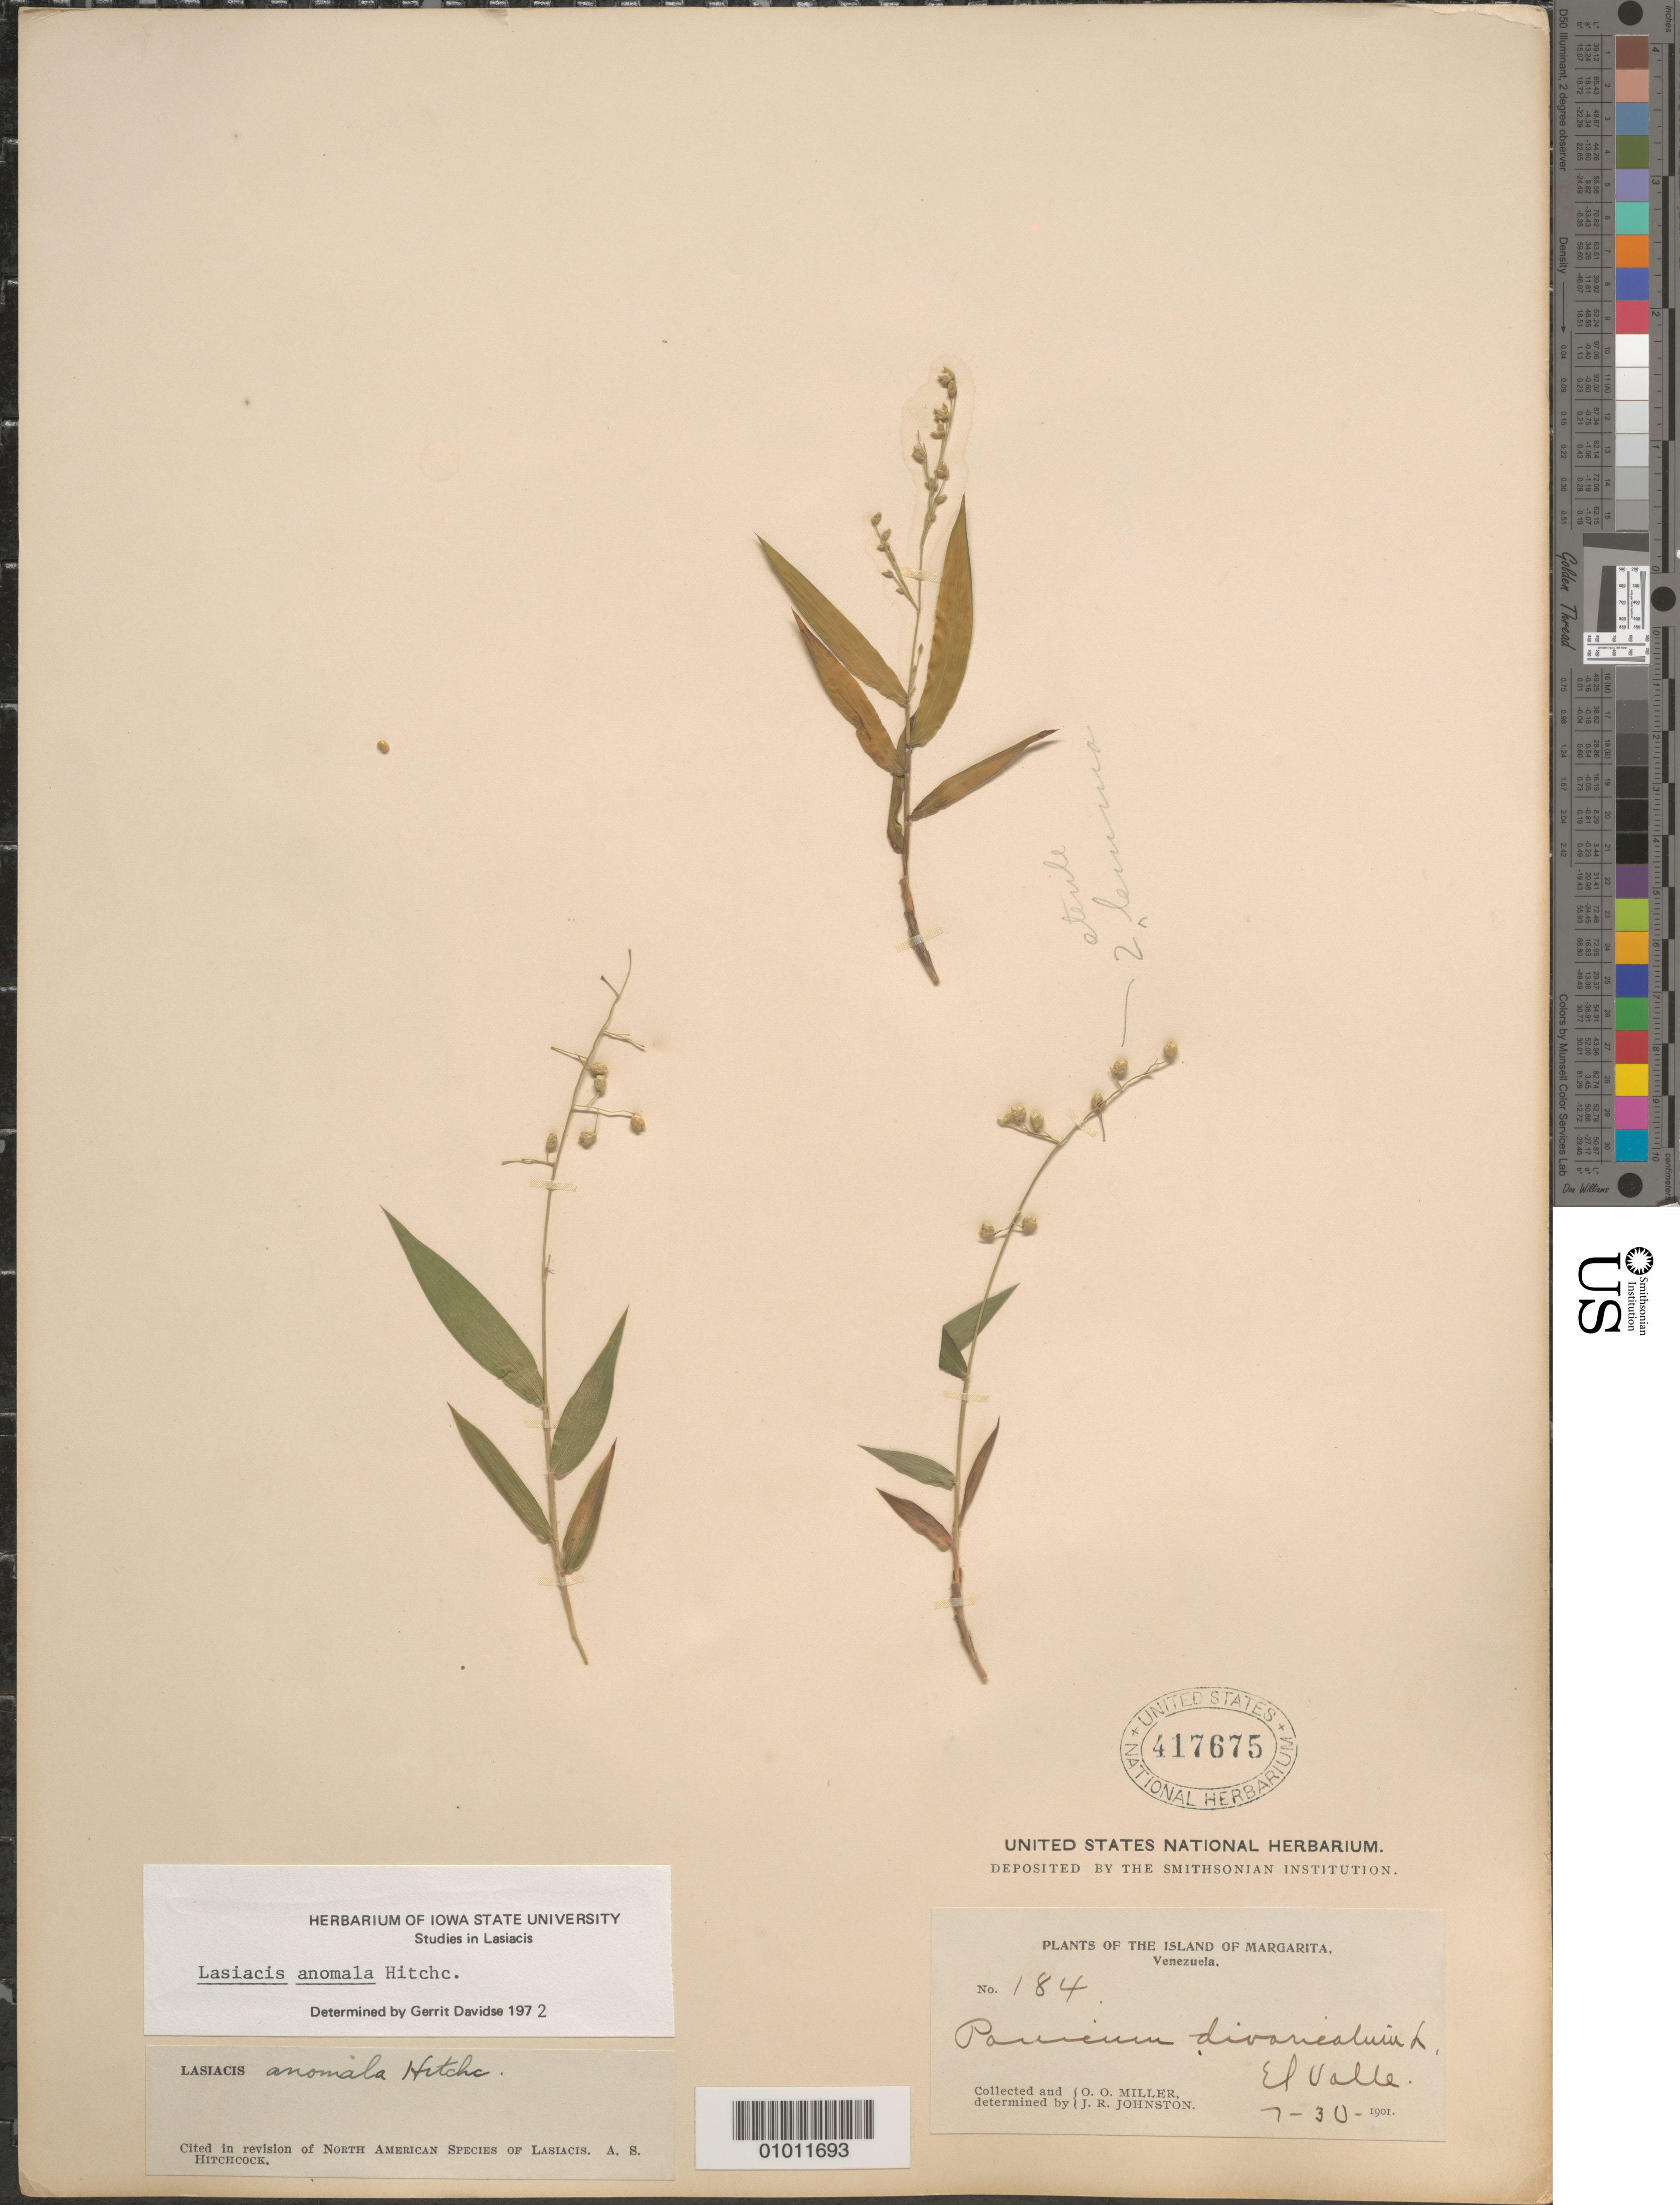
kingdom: Plantae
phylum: Tracheophyta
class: Liliopsida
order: Poales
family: Poaceae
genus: Lasiacis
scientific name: Lasiacis anomala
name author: Hitchc.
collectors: O. O. Miller & J. Johnston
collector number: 184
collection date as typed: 30 Jul 1901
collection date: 1901-07-30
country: Venezuela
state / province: Nueva Esparta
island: Margarita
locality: El Valle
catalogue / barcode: US 417675